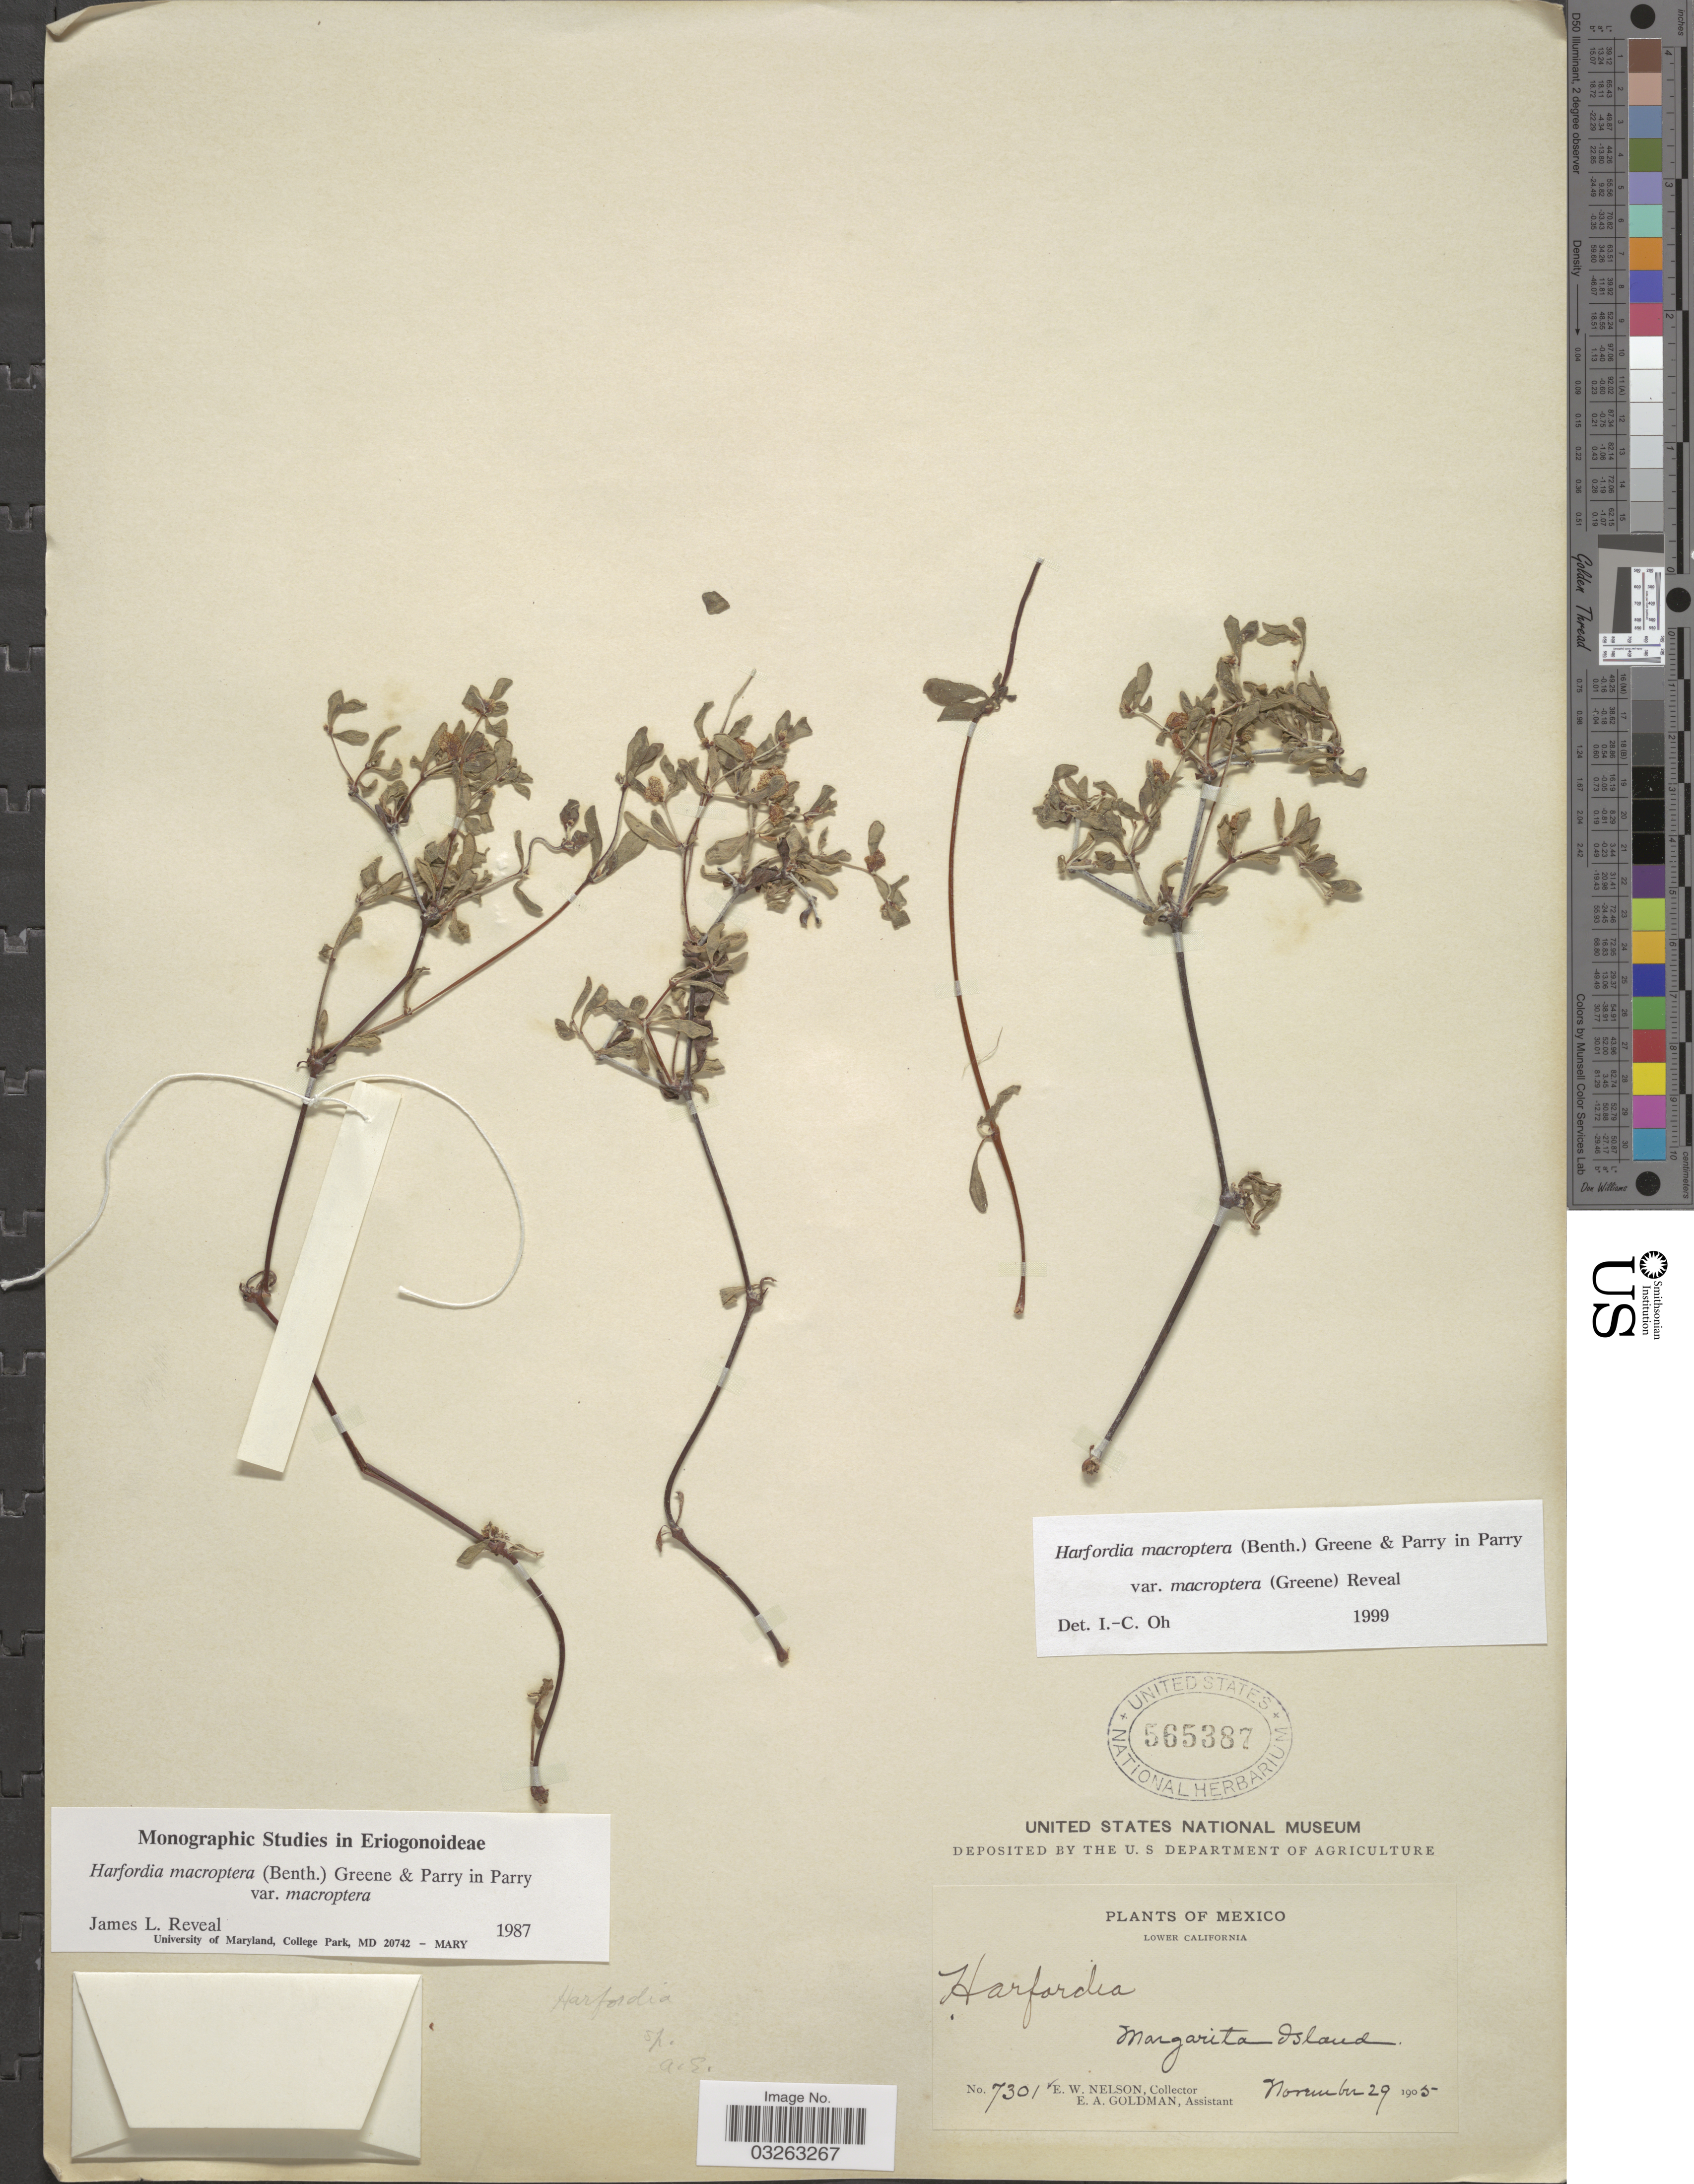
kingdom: Plantae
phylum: Tracheophyta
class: Magnoliopsida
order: Caryophyllales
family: Polygonaceae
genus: Harfordia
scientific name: Harfordia macroptera var. macroptera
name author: (Benth.) Greene & Parry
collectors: E. W. Nelson & E. A. Goldman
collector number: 7301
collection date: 1905-11-29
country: Mexico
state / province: Baja California Sur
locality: Lower California. Margarita Island.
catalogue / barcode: US 565387